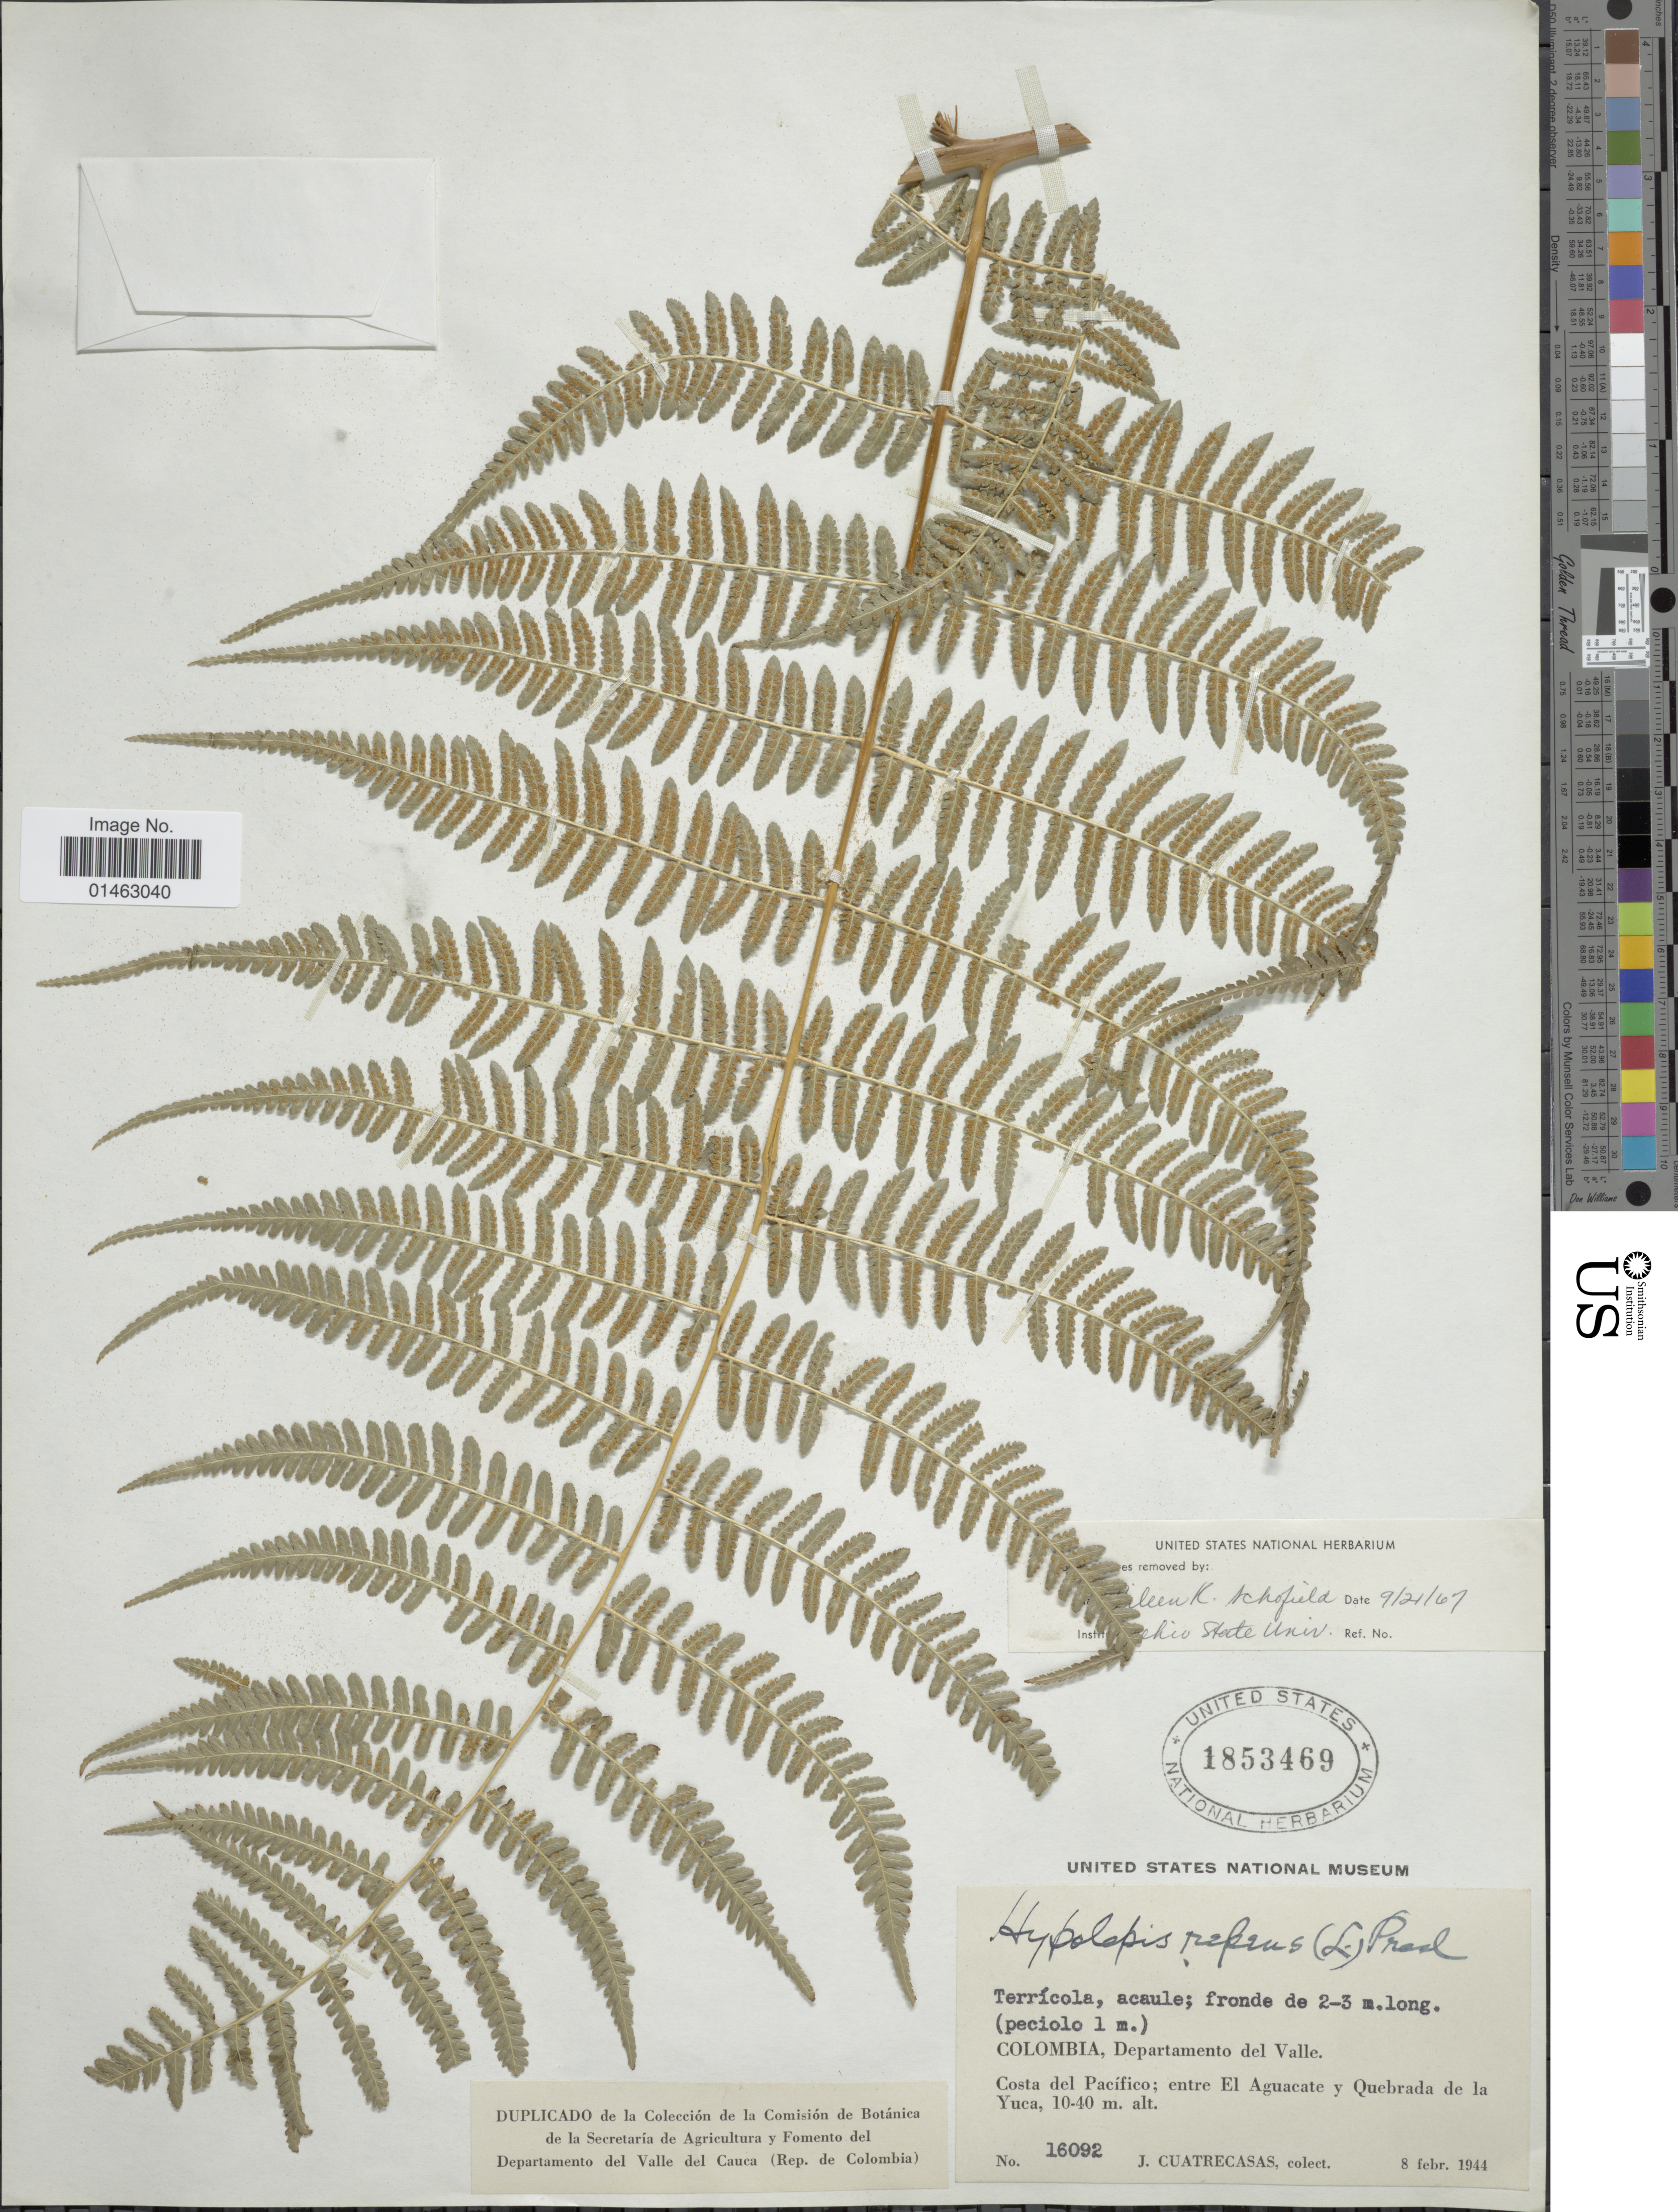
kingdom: Plantae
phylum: Tracheophyta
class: Polypodiopsida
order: Polypodiales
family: Dennstaedtiaceae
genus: Hypolepis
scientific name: Hypolepis repens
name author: (L.) C. Presl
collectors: J. Cuatrecasas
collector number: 16092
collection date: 1944-02-08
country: Colombia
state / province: Valle del Cauca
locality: Departamento del Valle, Costa del Pacíficio; entre El Aguacate y Quebrada de la Yuca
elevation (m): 10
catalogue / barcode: US 1853469